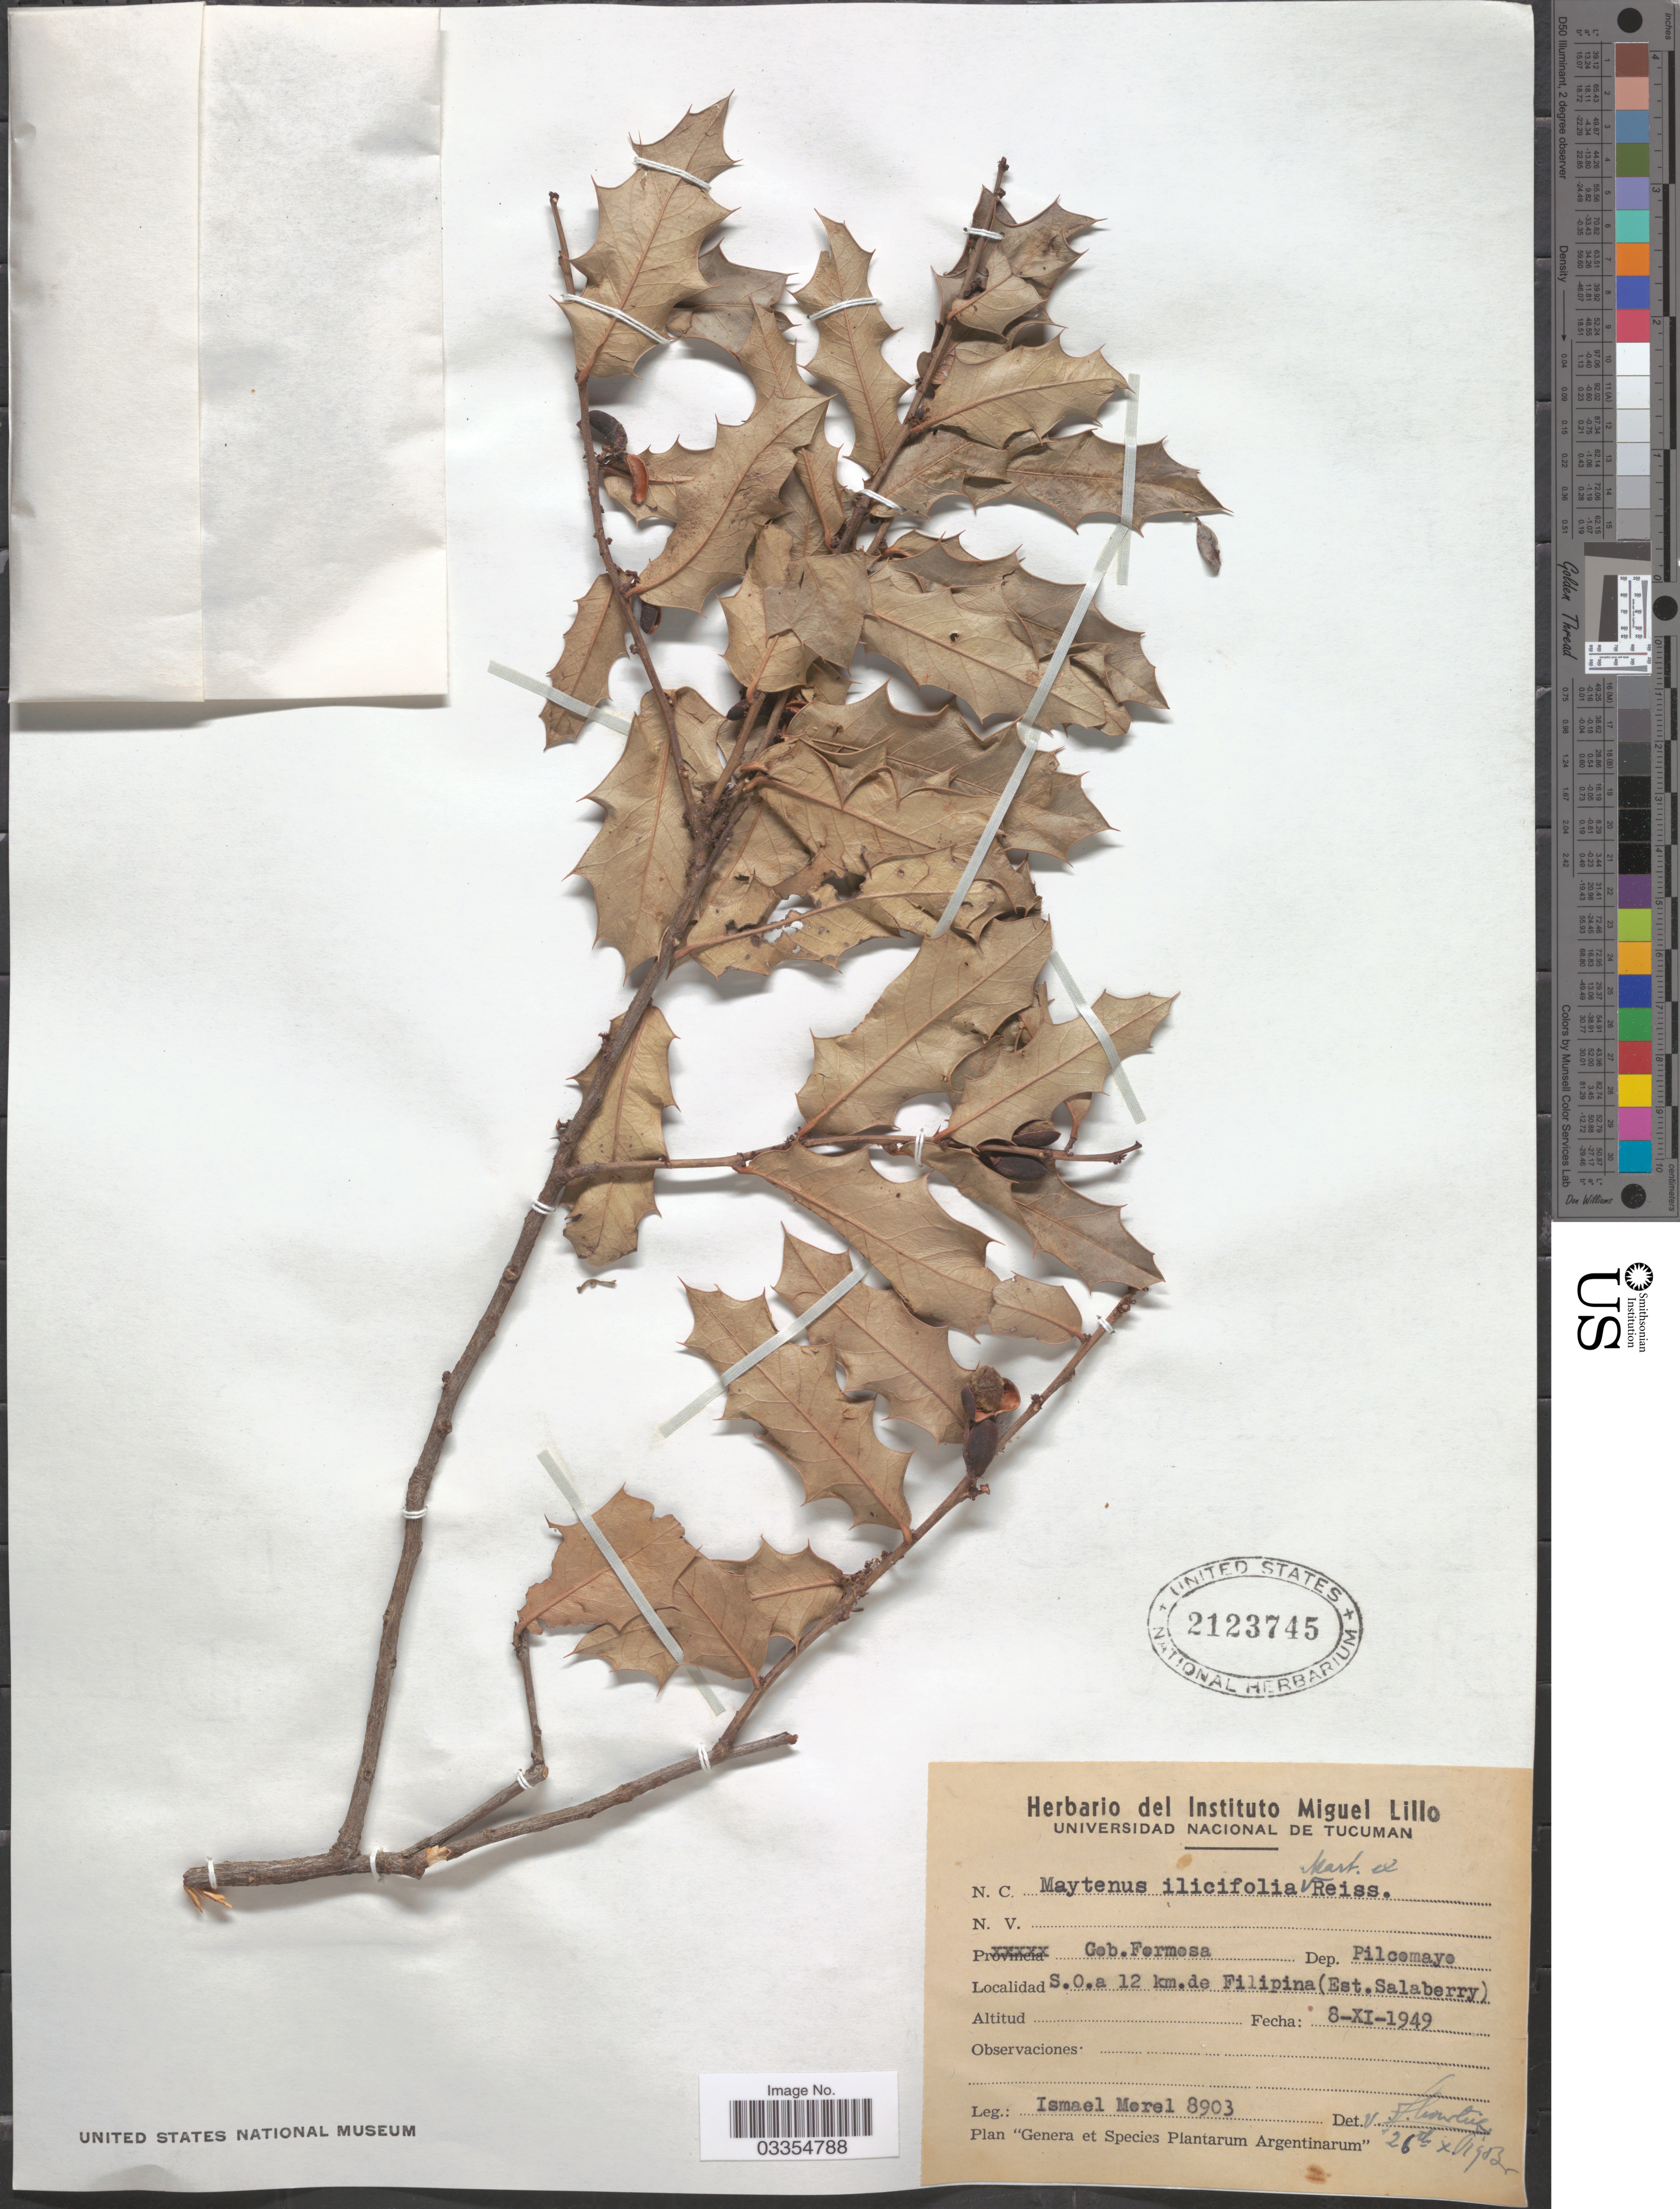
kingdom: Plantae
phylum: Tracheophyta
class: Magnoliopsida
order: Celastrales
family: Celastraceae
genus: Maytenus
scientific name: Maytenus ilicifolia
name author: (Schrad.) Planch.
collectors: I. Morel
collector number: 8903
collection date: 1949-11-08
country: Argentina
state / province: Formosa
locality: Gob. Formosa. Dep. Pilcomayo. S.O. a 12 km. de Filipina (Est. Salaberry).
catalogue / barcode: US 2123745